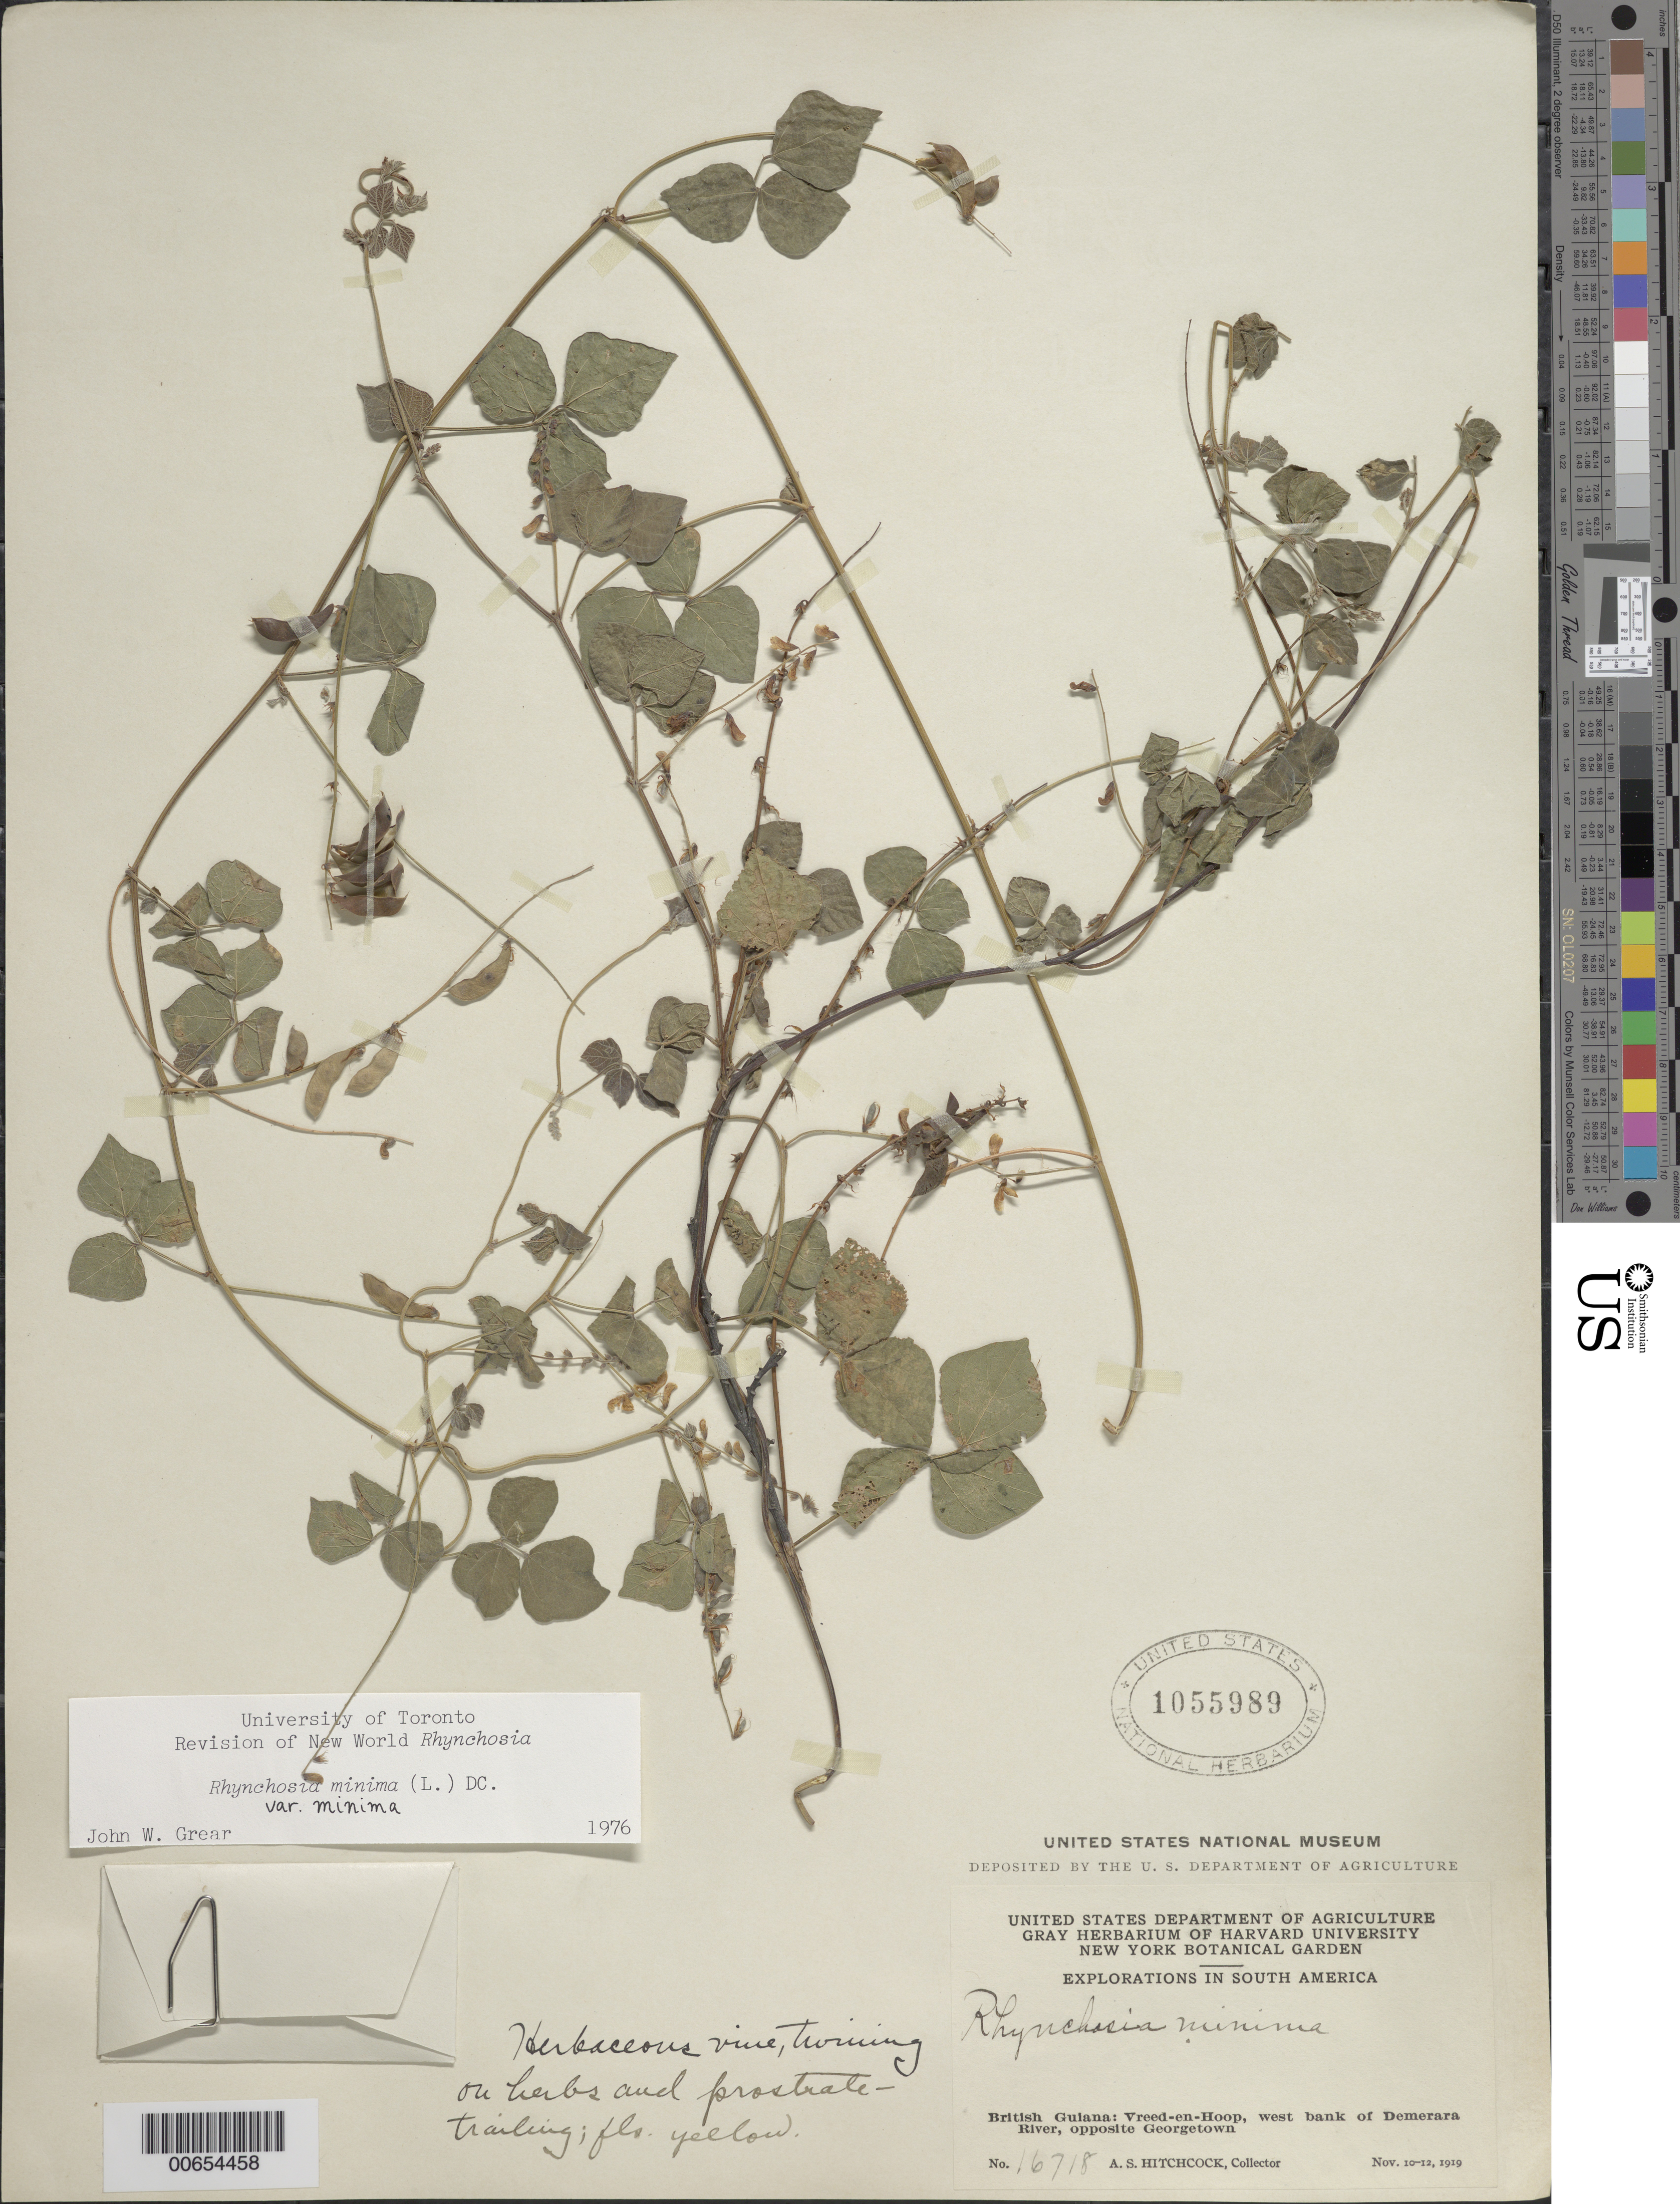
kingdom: Plantae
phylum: Tracheophyta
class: Magnoliopsida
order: Fabales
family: Fabaceae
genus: Rhynchosia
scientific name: Rhynchosia minima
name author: (L.) DC.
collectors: A. S. Hitchcock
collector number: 16718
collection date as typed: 10-Nov-19 to 12-Nov-19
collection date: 1919-11-10/1919-11-12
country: Guyana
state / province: Essequibo Isl-W. Demerara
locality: Vreed-en-Hoop, W bank of Demerara R., opposite Georgetown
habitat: River bank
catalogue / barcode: US 1055989